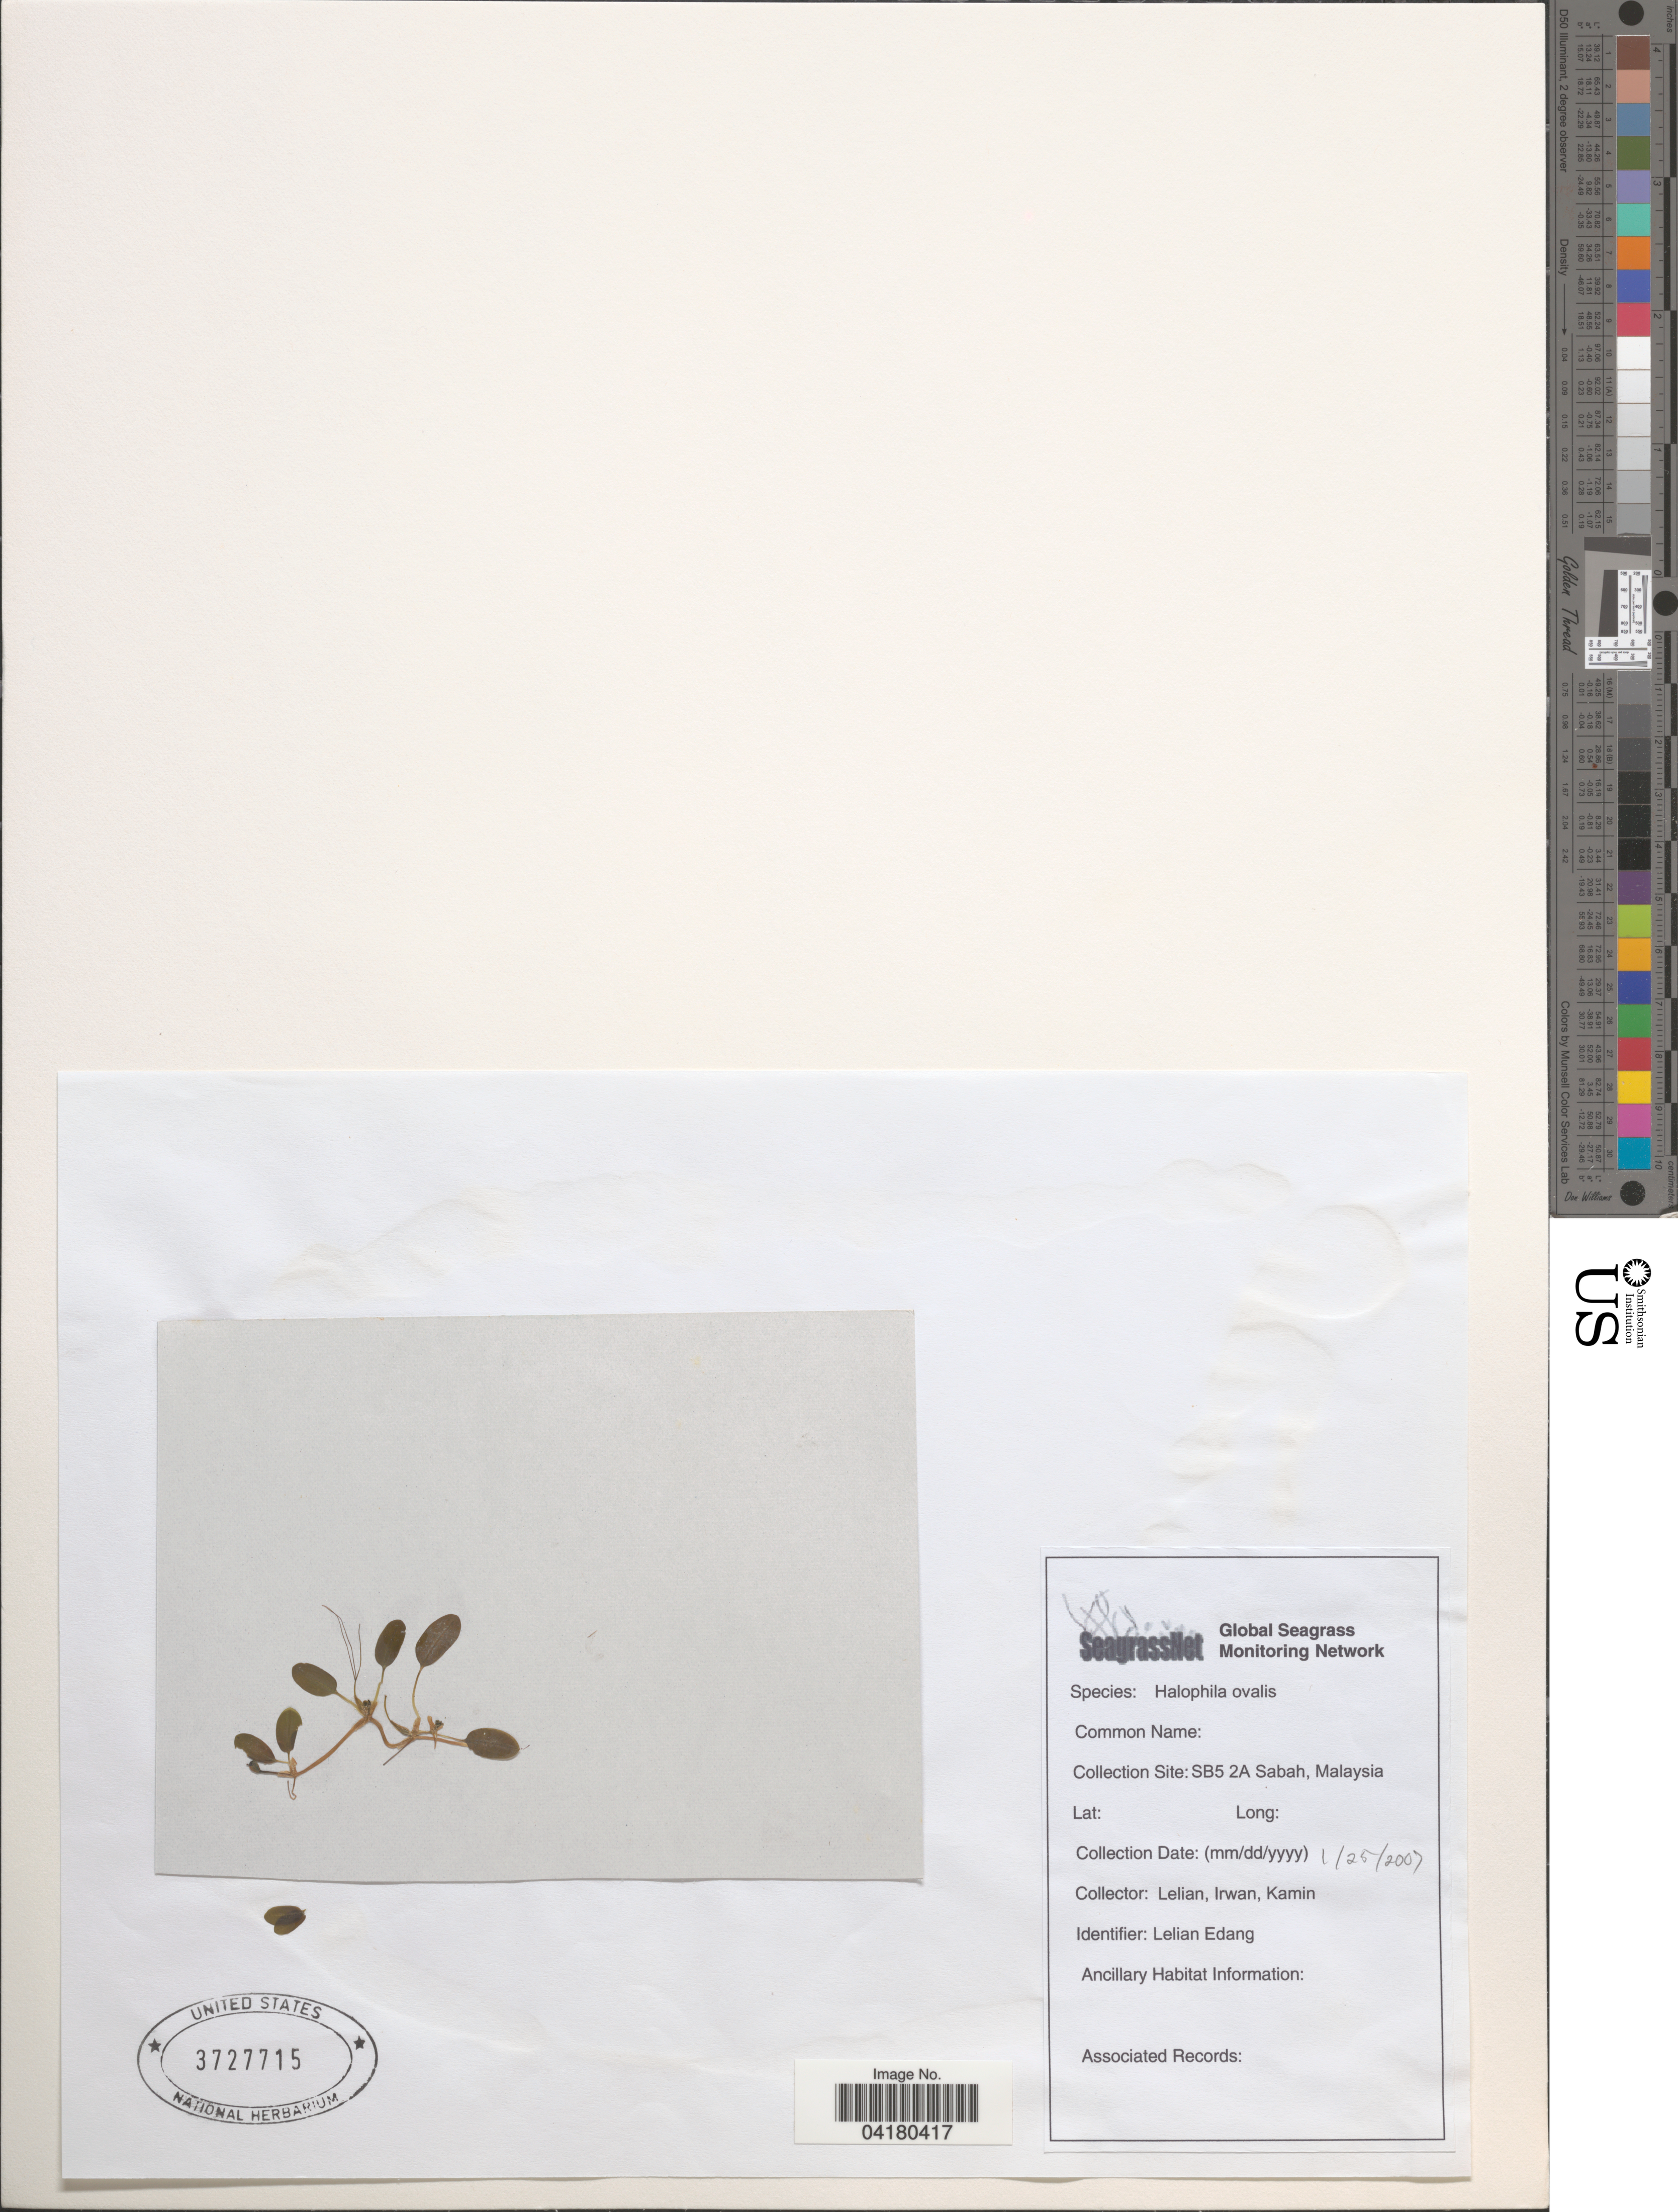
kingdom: Plantae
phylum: Tracheophyta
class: Liliopsida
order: Alismatales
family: Hydrocharitaceae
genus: Halophila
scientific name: Halophila ovalis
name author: (R. Br.) Hook. f.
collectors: Lelian, Irwan & Kamin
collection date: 2007-01-25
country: Malaysia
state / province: Sabah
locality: Collection Site: SB5 2A.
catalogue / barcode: US 3727715